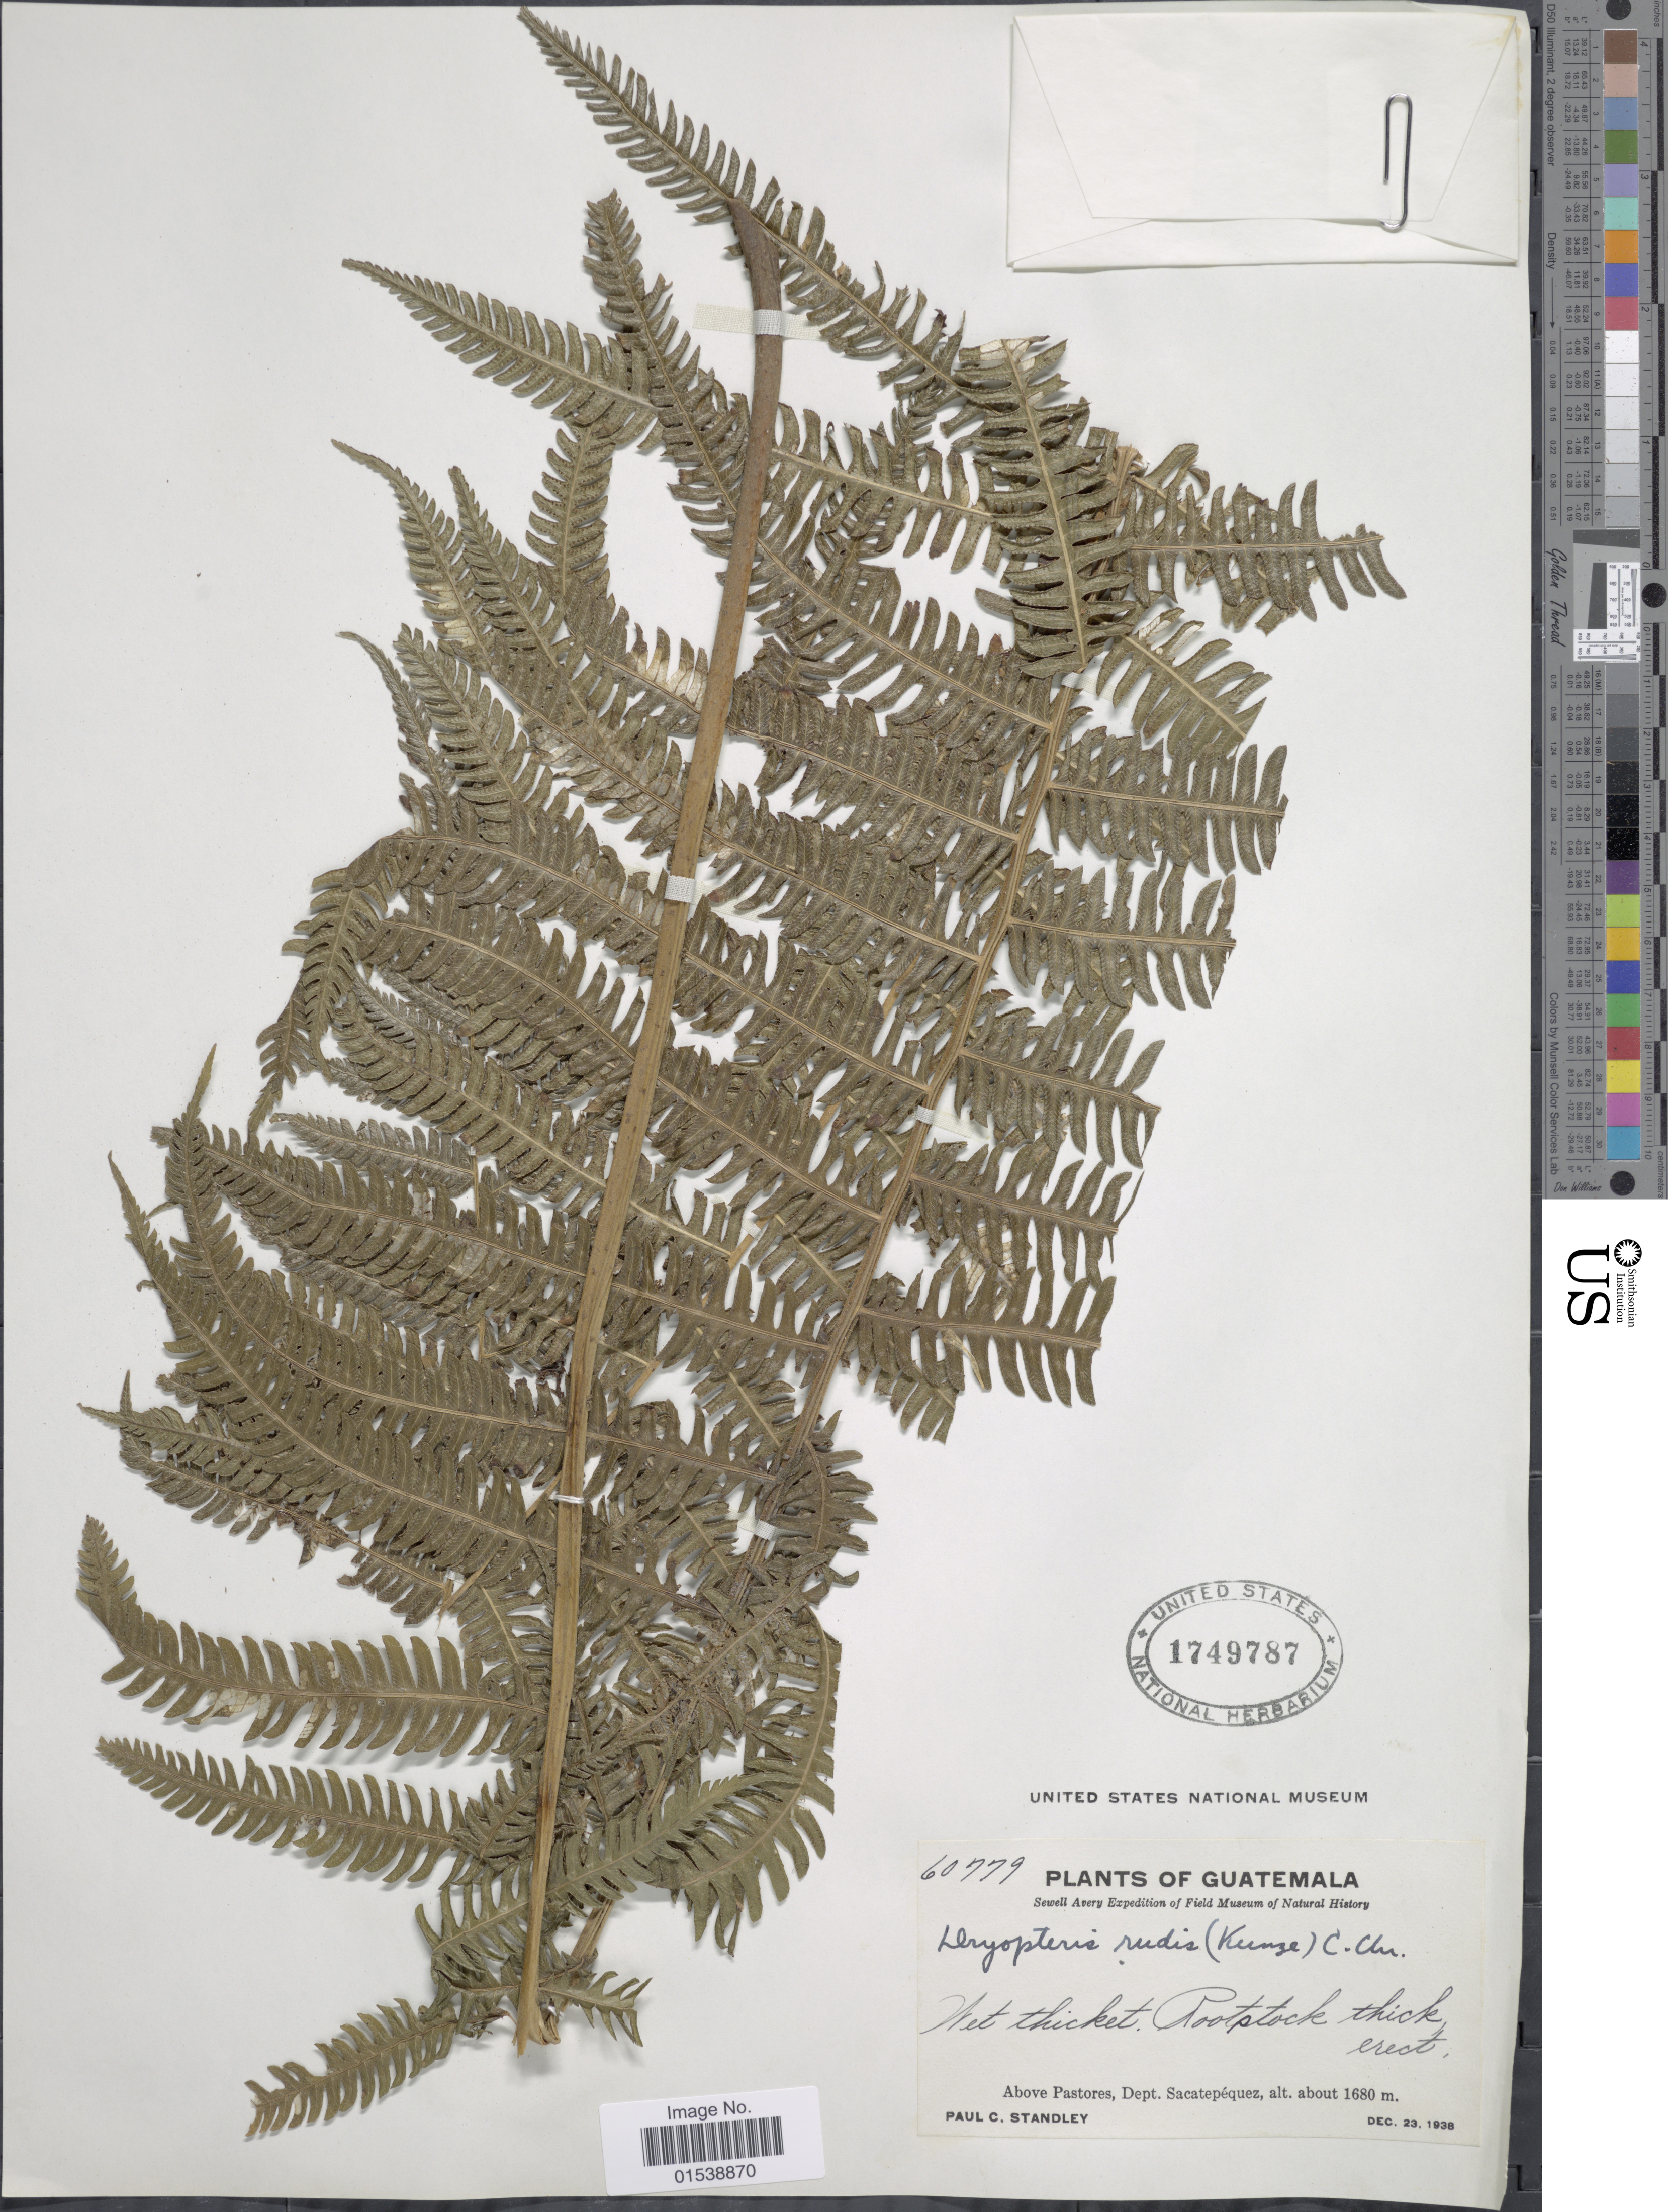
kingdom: Plantae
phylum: Tracheophyta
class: Polypodiopsida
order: Polypodiales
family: Thelypteridaceae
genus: Amauropelta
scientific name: Amauropelta rudis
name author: (Kunze) Pic. Serm.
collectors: P. C. Standley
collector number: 60779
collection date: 1938-12-23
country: Guatemala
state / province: Sacatepéquez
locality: Above Pastores, Dept. Sacatepequez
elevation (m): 1680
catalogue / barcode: US 1749787